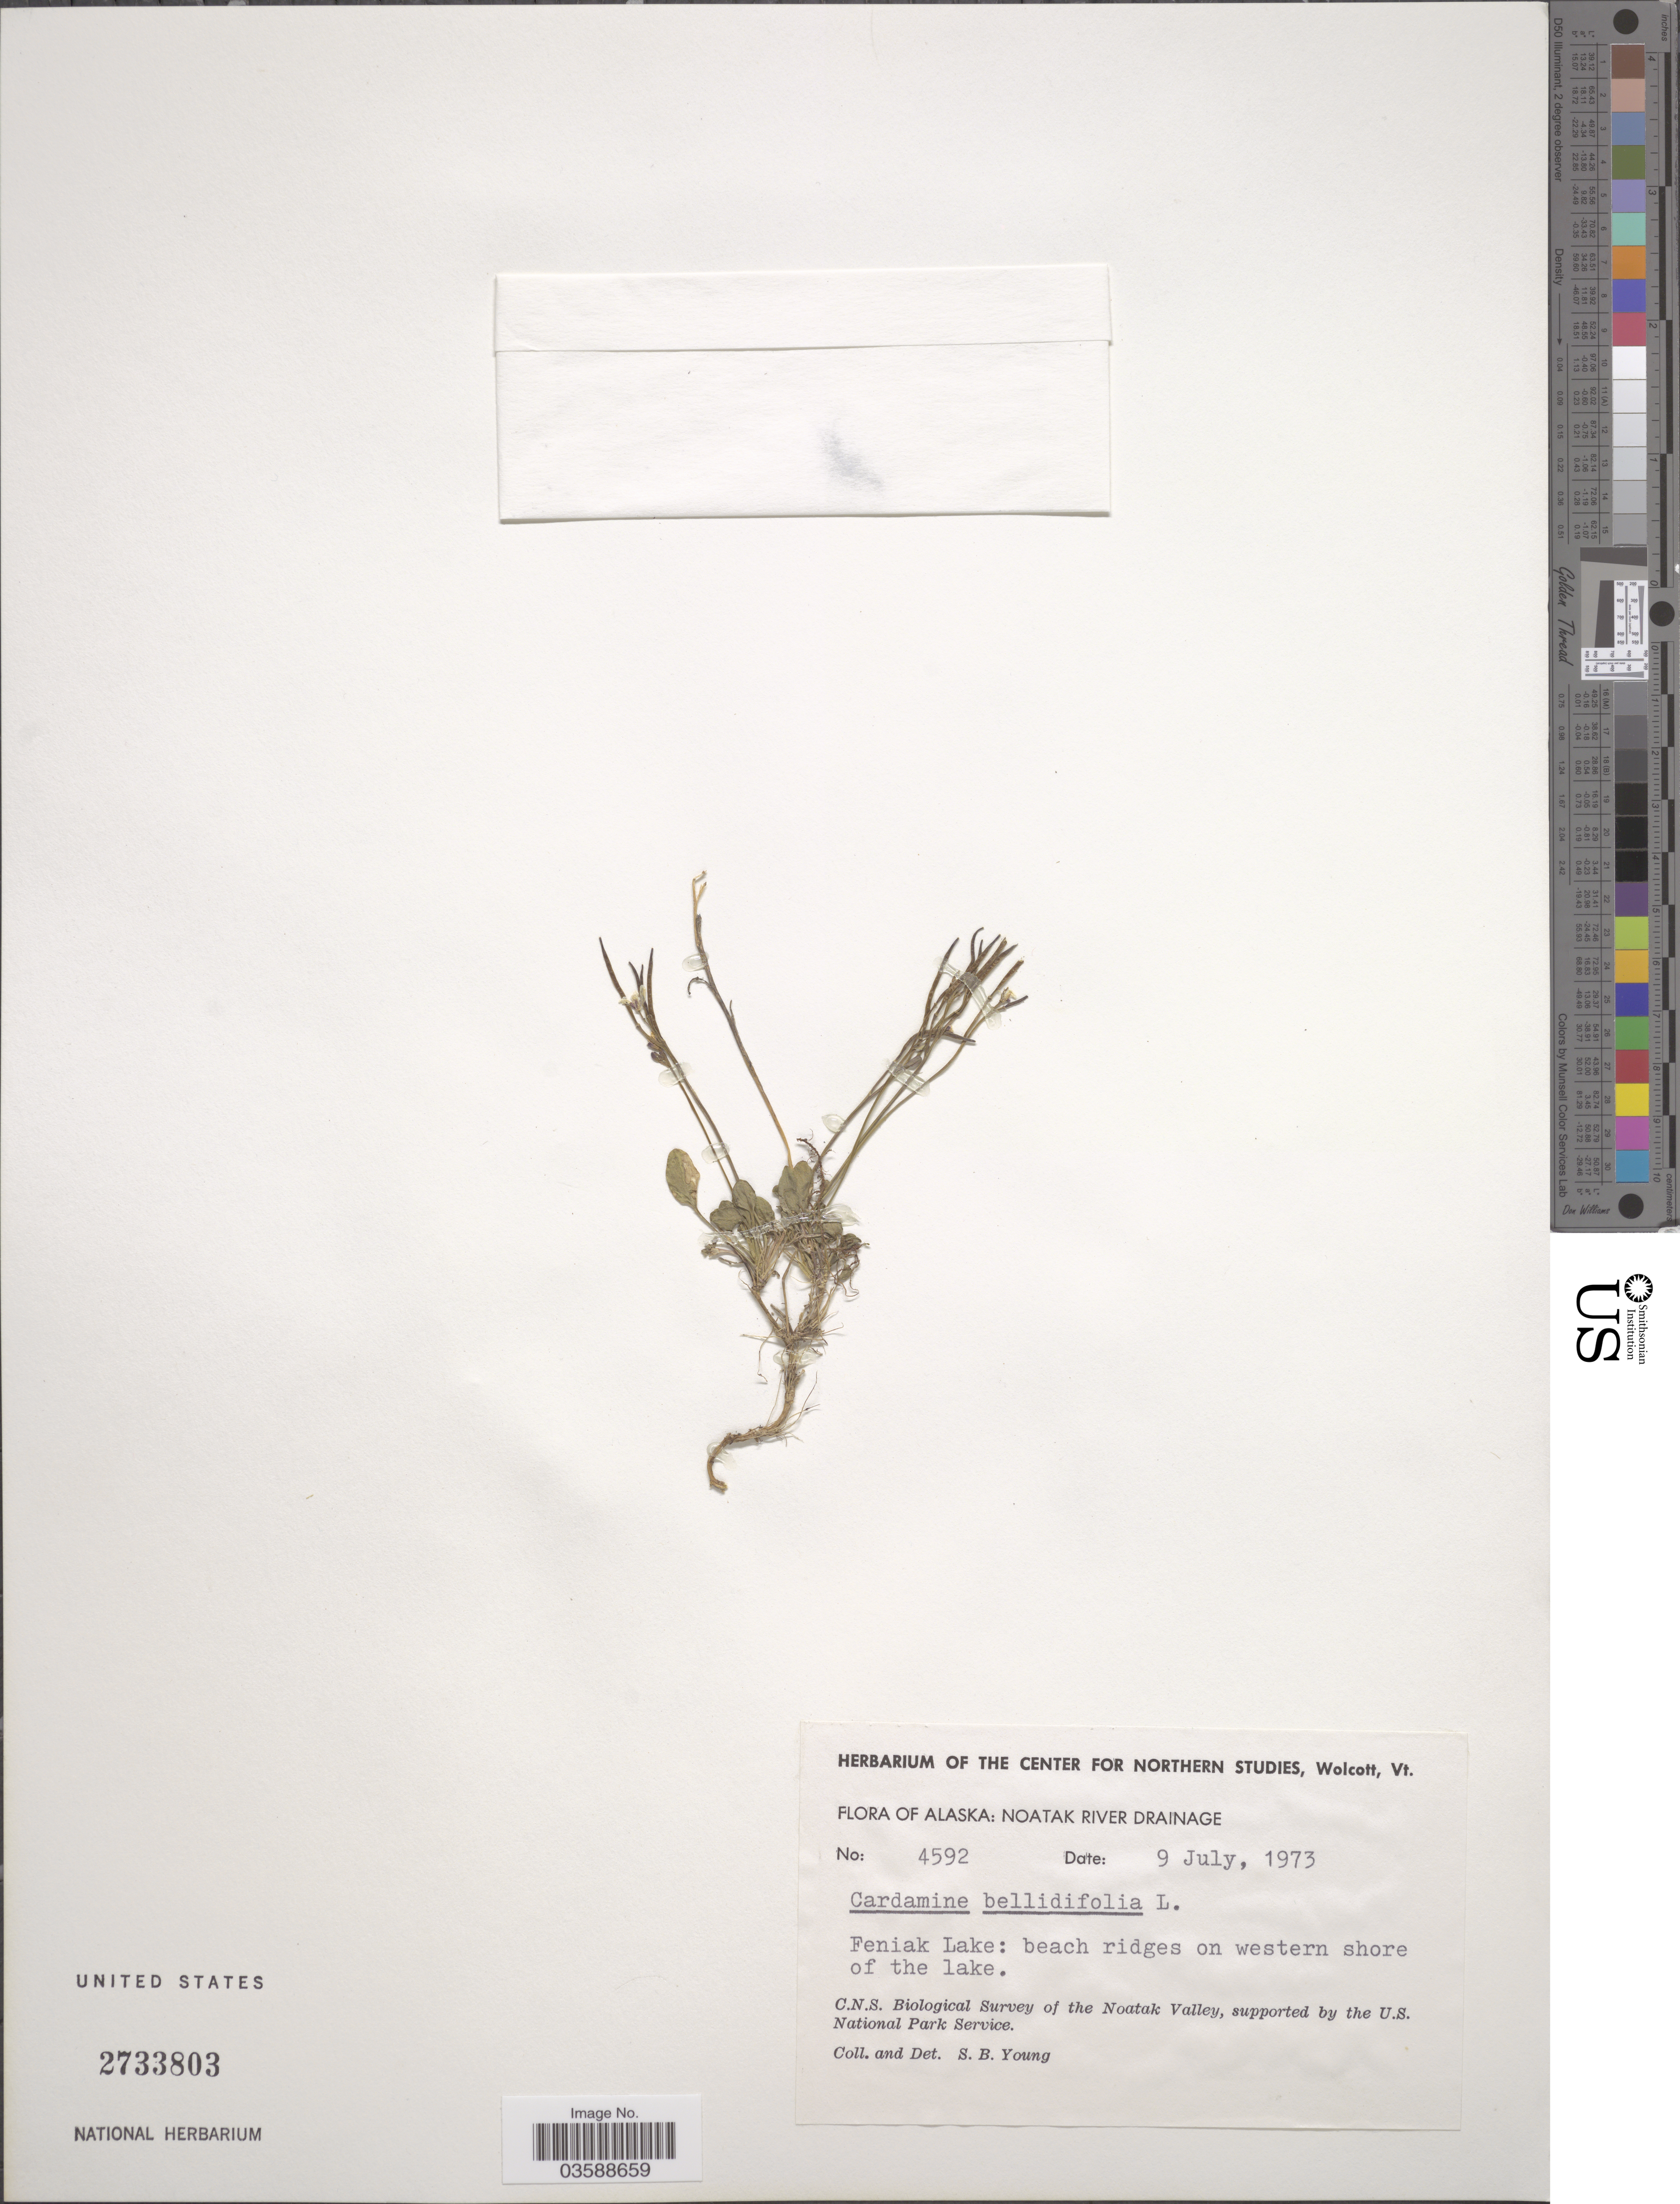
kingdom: Plantae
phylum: Tracheophyta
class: Magnoliopsida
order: Brassicales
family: Brassicaceae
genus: Cardamine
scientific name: Cardamine bellidifolia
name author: L.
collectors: S. Young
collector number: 4592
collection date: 1973-07-09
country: United States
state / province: Alaska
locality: Noatak River Drainage. Feniak Lake: beach ridges on western shore of the lake. Noatak Valley.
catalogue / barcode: US 2733803